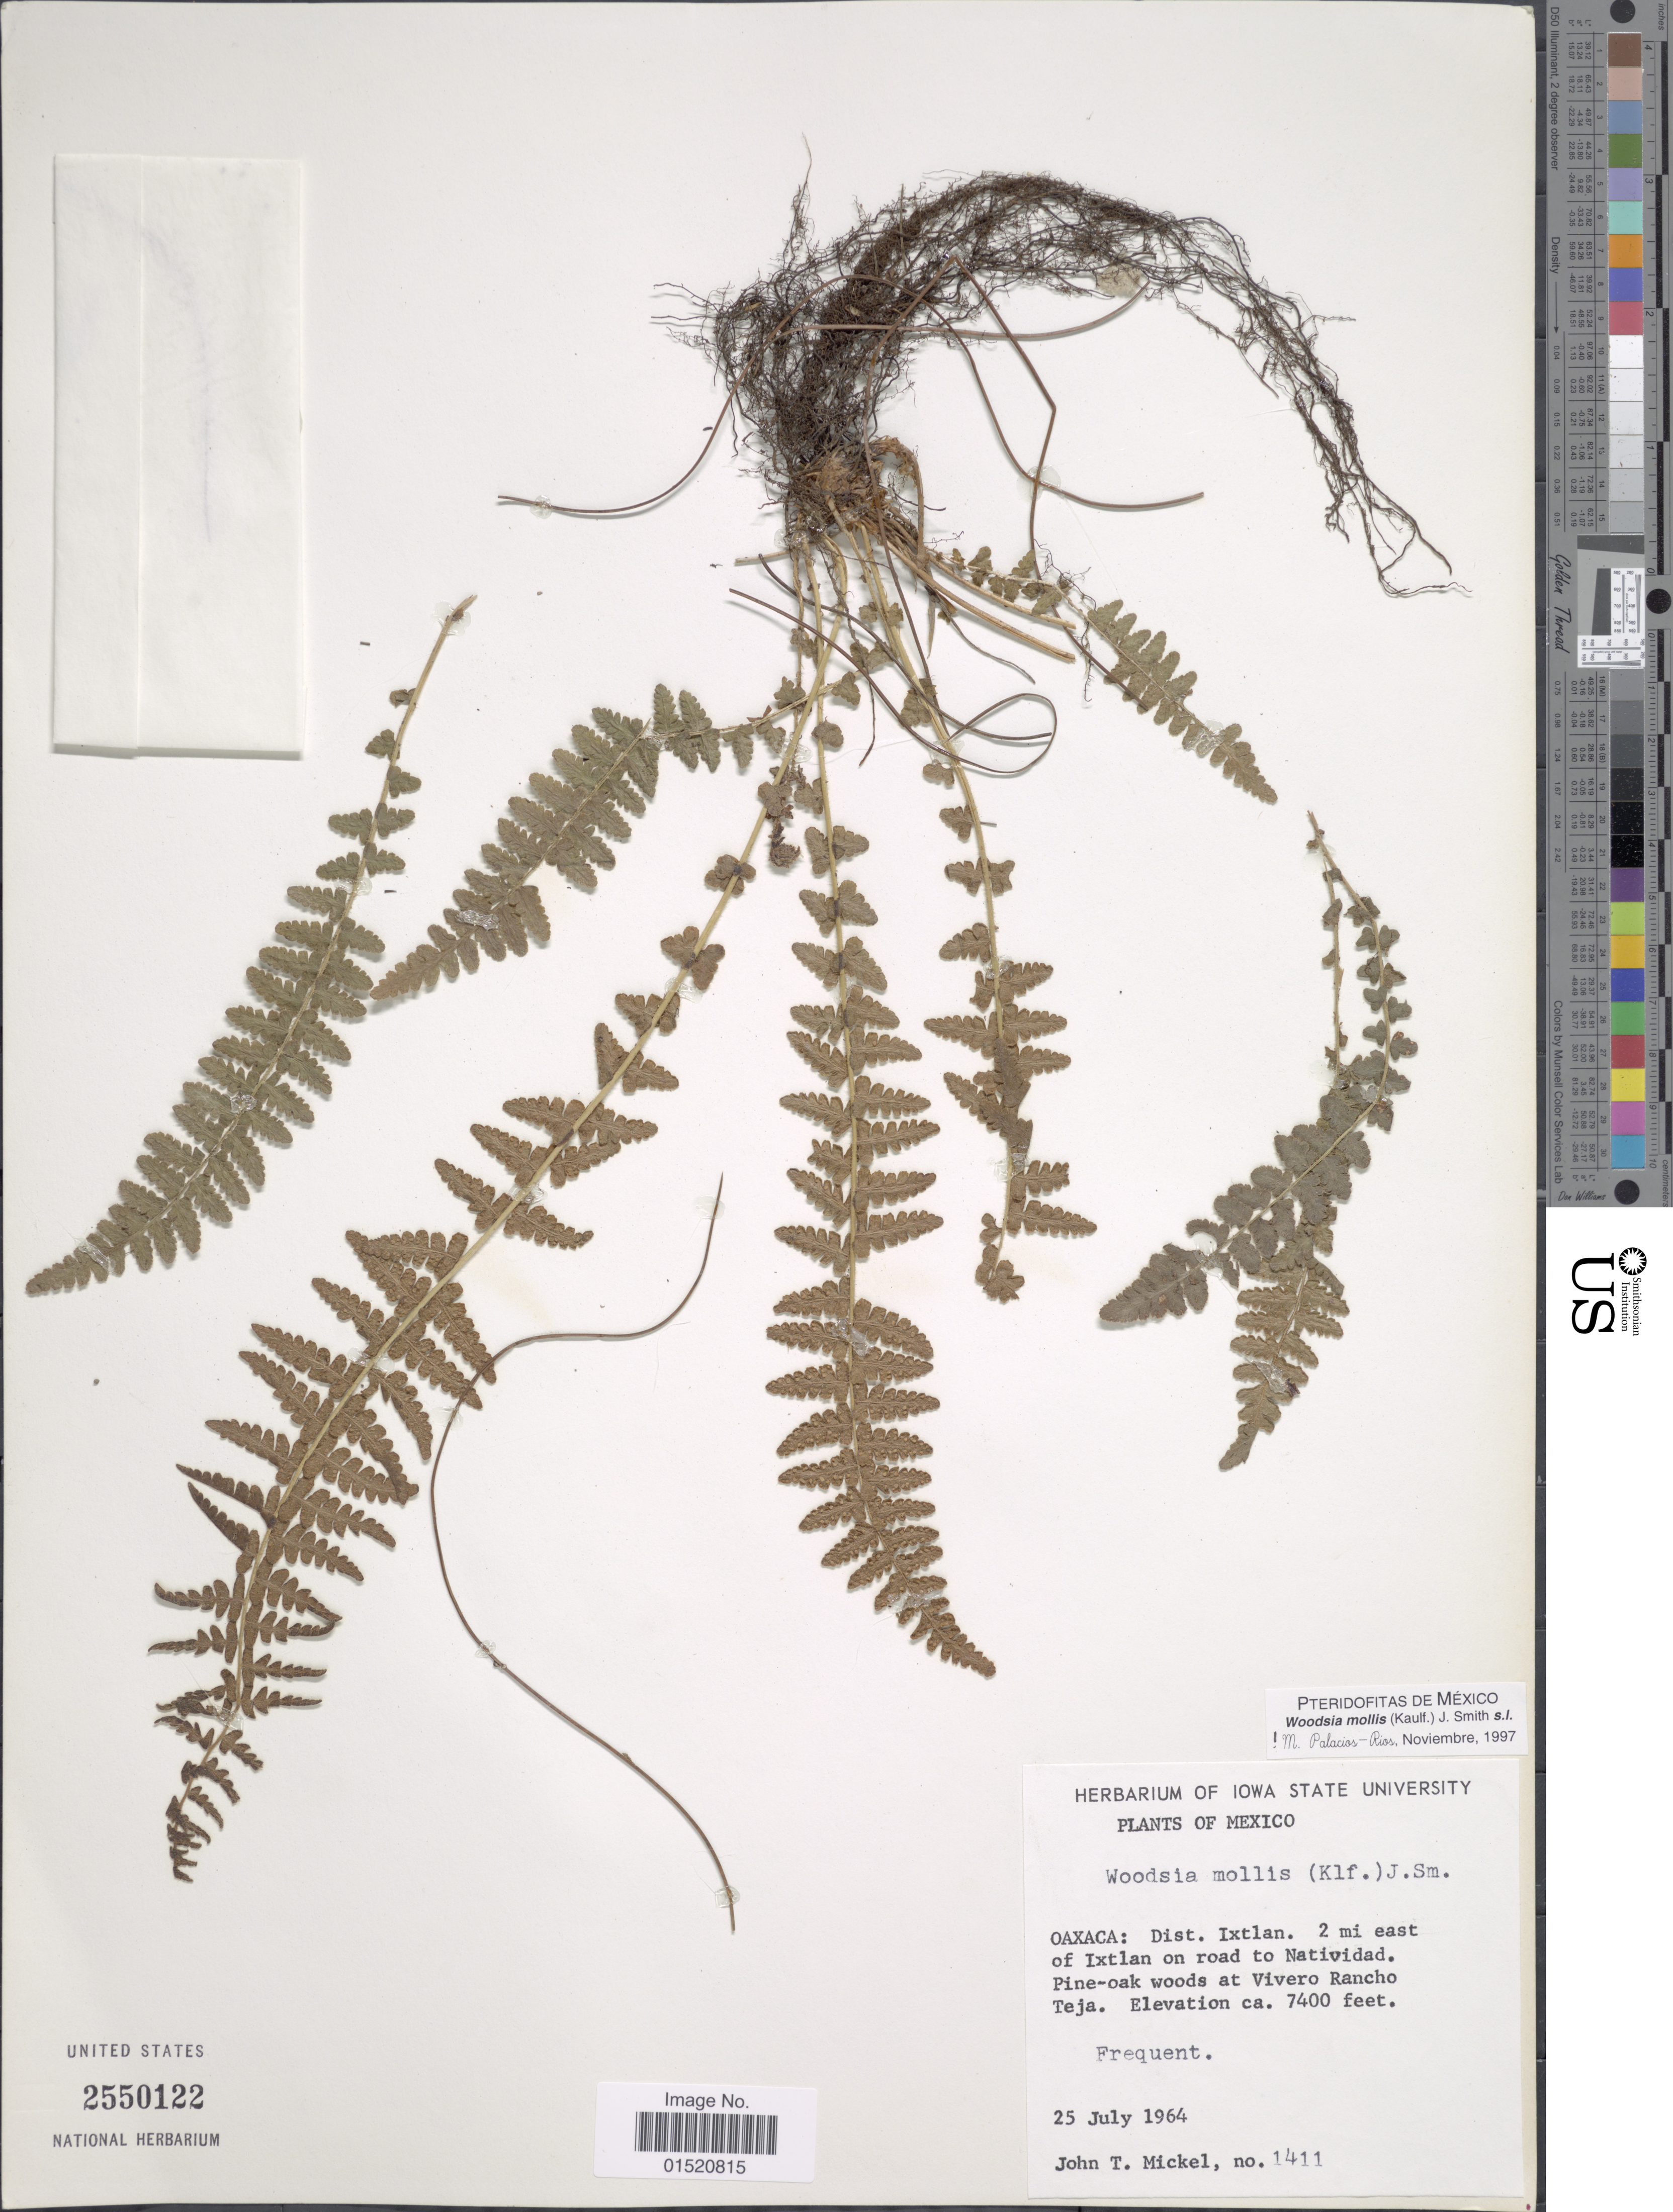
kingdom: Plantae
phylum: Tracheophyta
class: Polypodiopsida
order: Polypodiales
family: Woodsiaceae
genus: Woodsia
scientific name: Woodsia mollis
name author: (Kaulf.) J. Sm.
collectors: J. T. Mickel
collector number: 1411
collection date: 1964-07-25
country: Mexico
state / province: Oaxaca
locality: Dist. Ixtlan. 2 mi. east of Ixtlan on road to Natividad. Pine-oak woods at Vivero Rancho Teja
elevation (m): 2256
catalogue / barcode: US 2550122